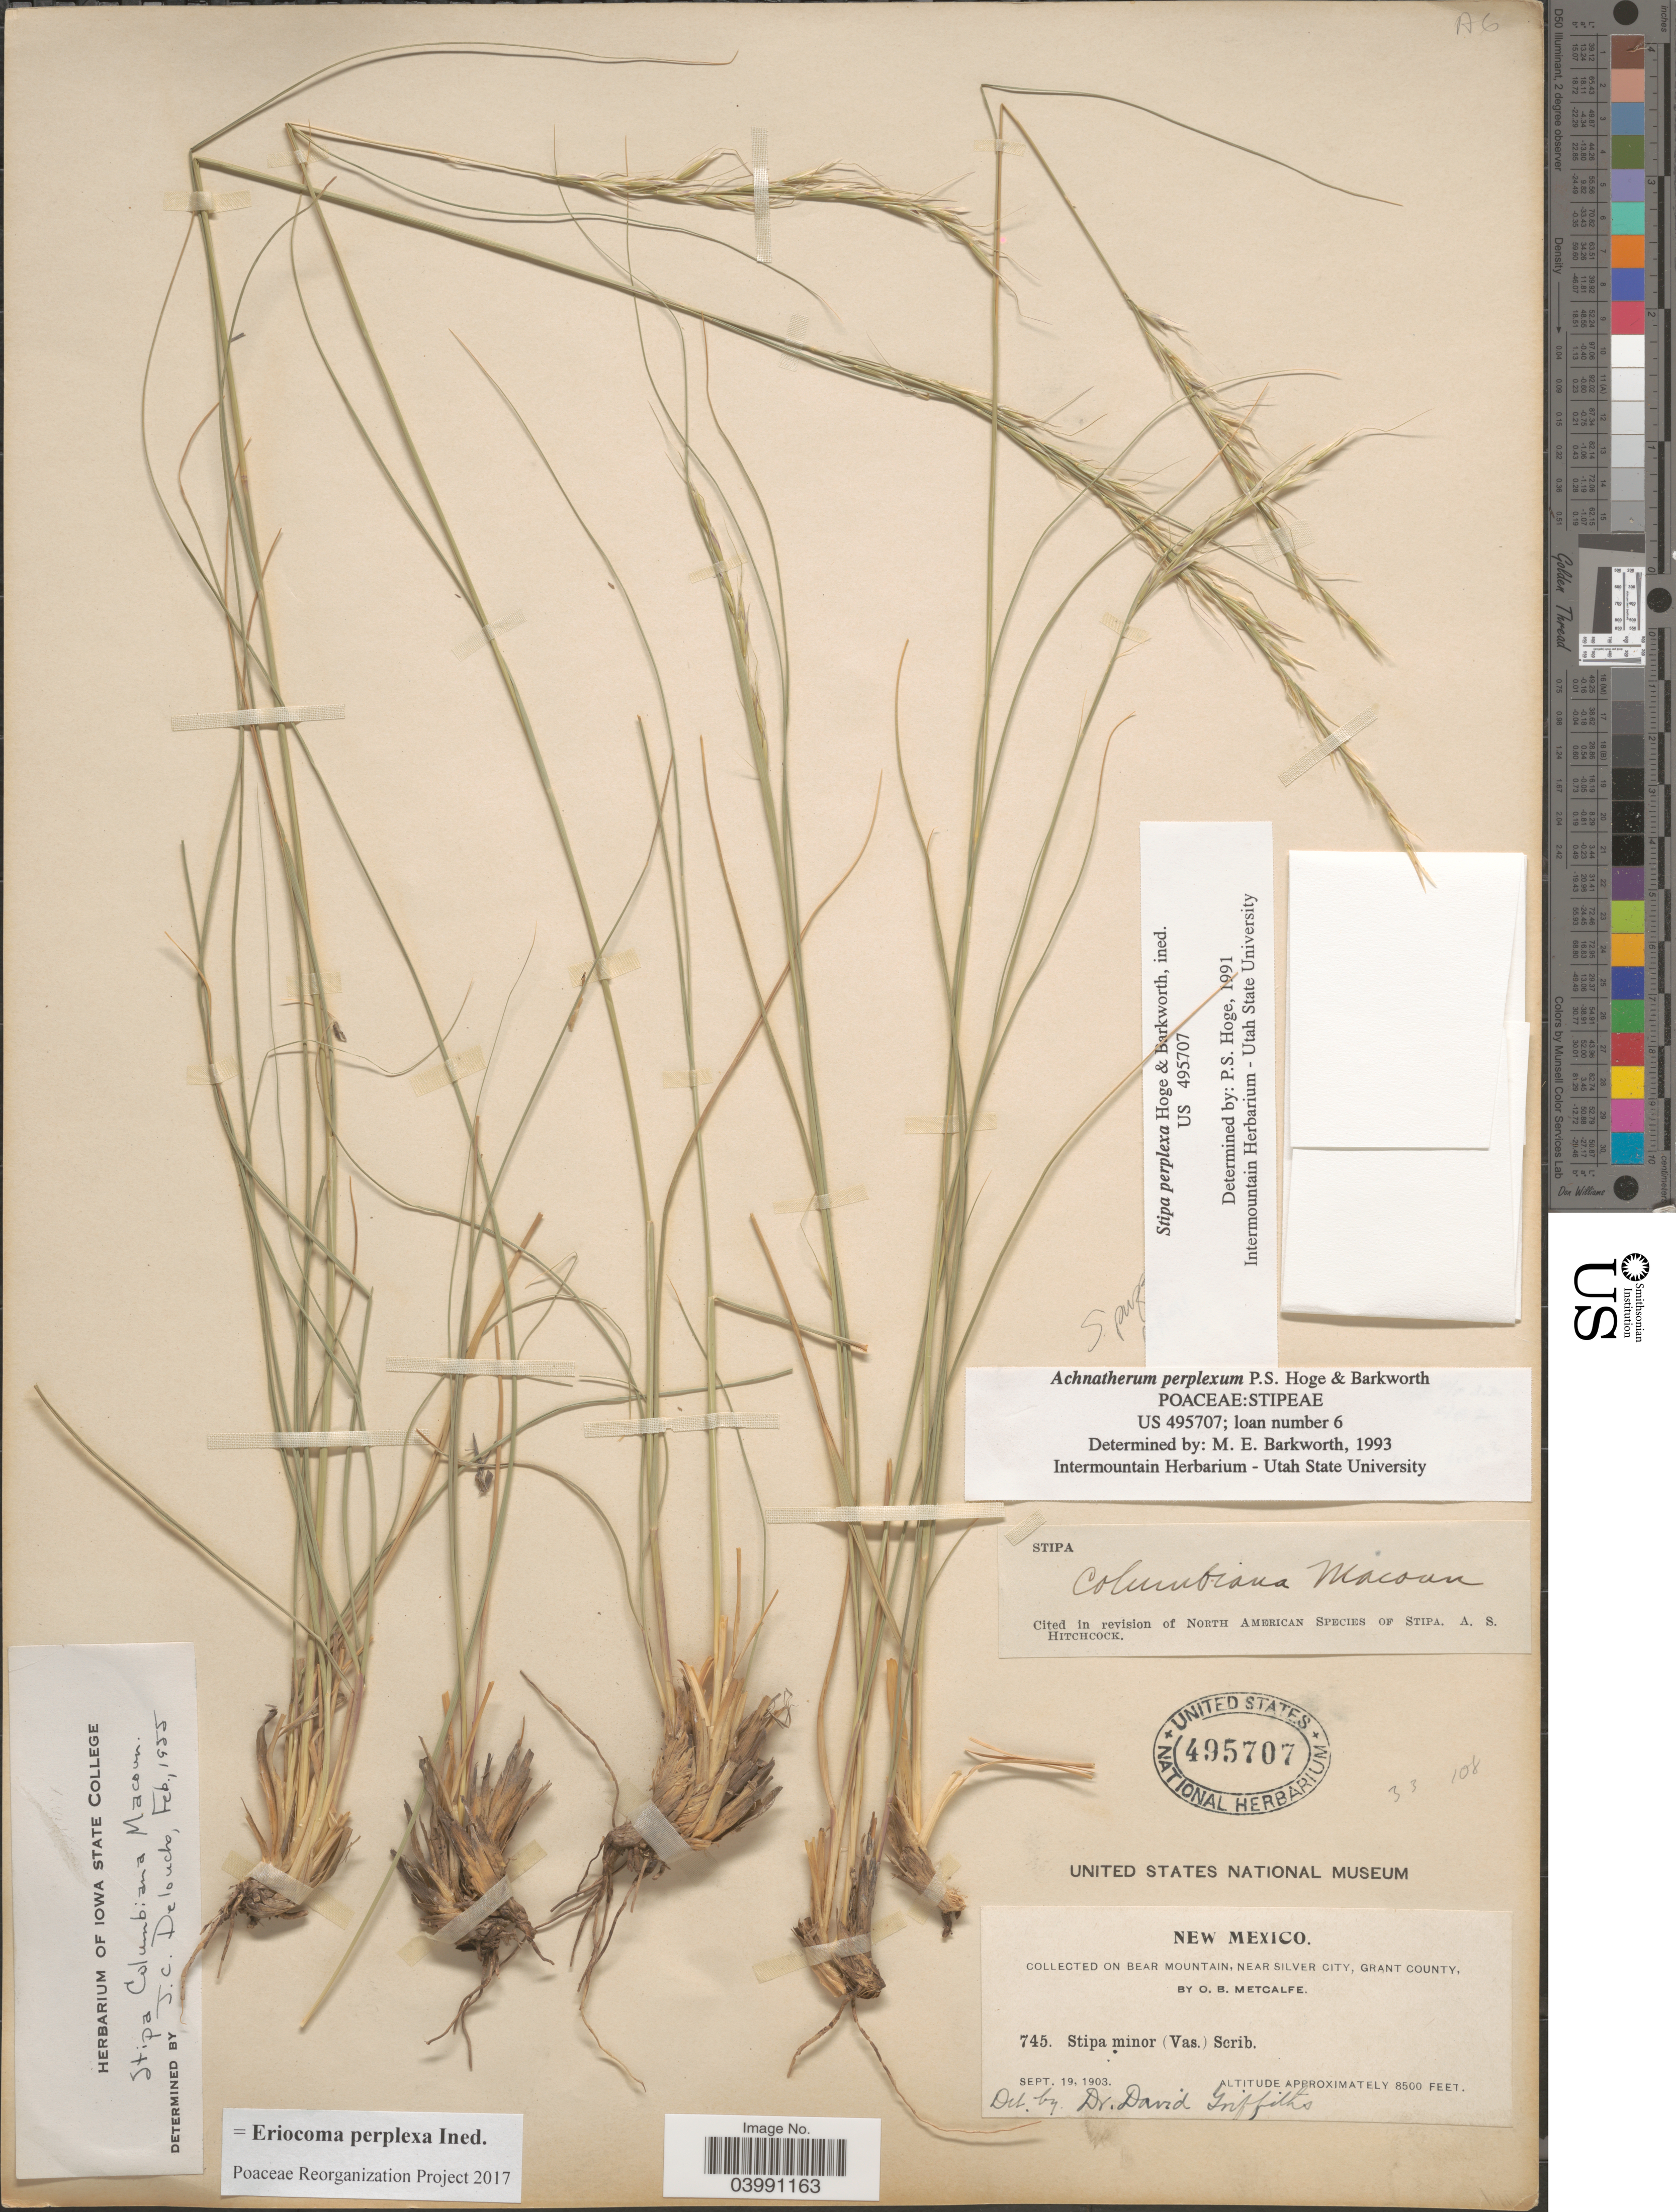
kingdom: Plantae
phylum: Tracheophyta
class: Liliopsida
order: Poales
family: Poaceae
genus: Eriocoma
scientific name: Eriocoma perplexa ined.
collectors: O. B. Metcalfe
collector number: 745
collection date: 1903-09-19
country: United States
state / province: New Mexico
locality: On Bear Mountain, near Silver City, Grant County.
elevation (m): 2591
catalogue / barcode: US 495707